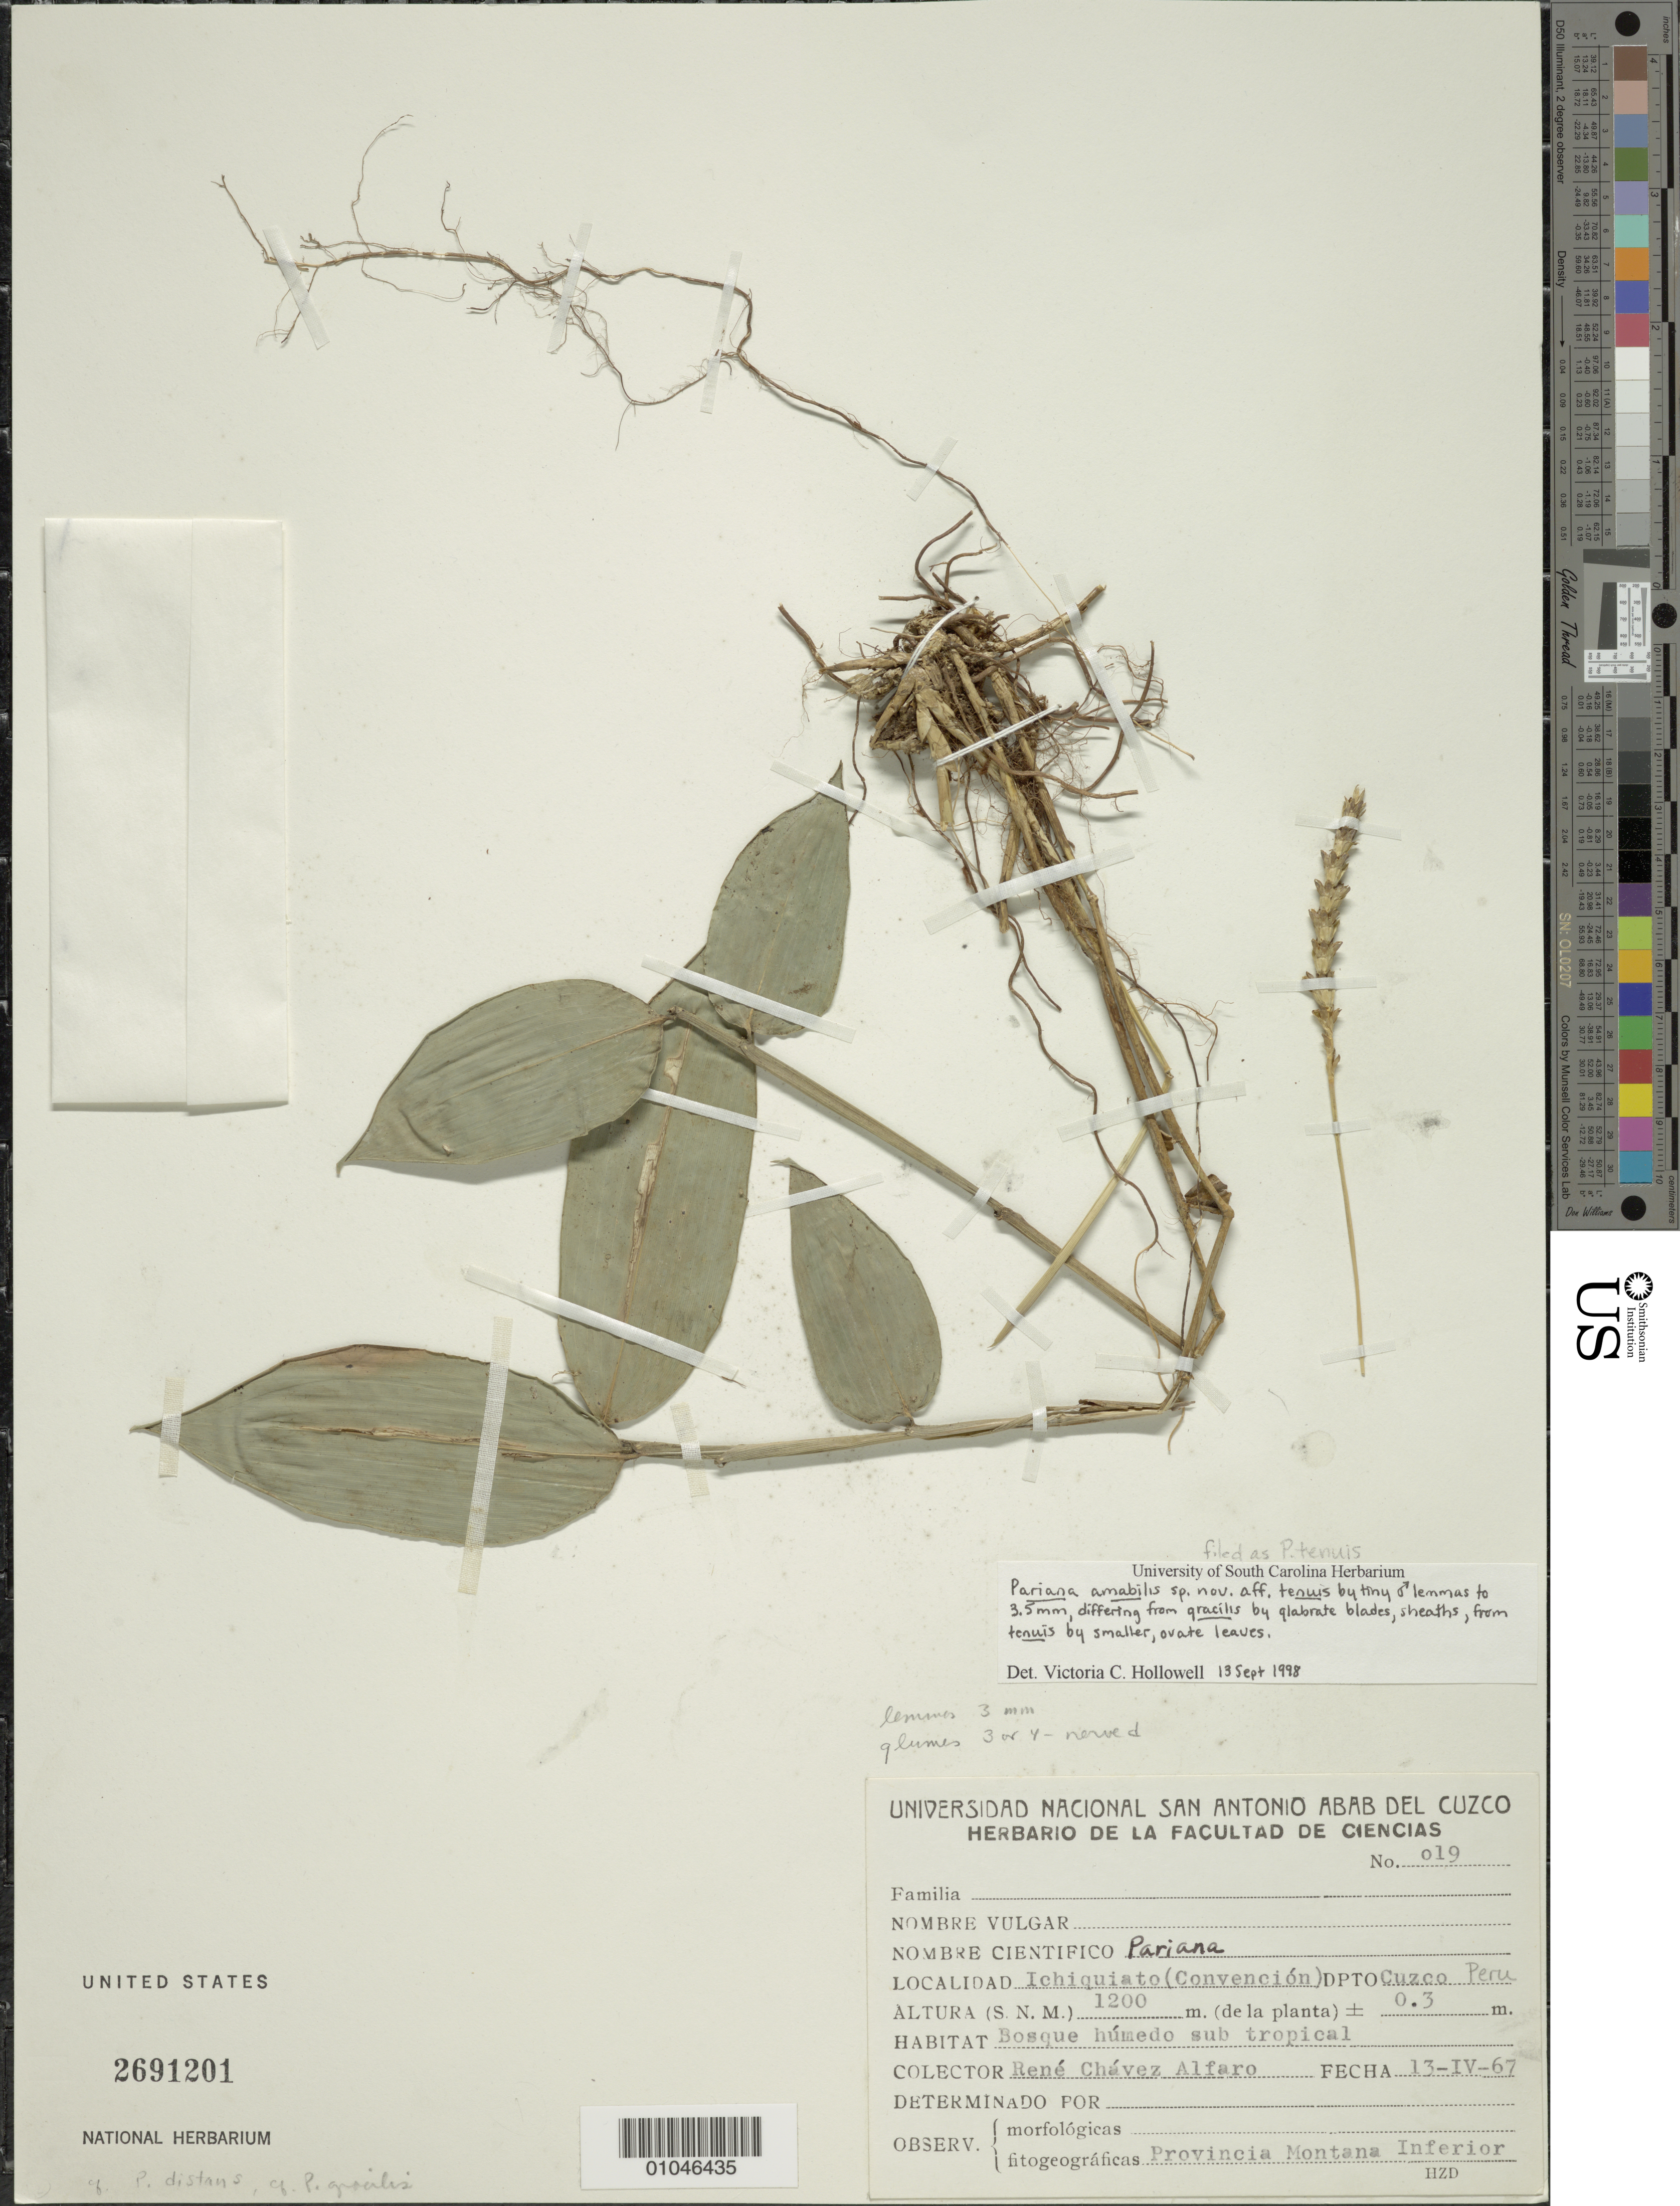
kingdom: Plantae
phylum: Tracheophyta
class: Liliopsida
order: Poales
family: Poaceae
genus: Pariana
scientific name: Pariana tenuis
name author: Tutin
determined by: Hollowell, V. C., (USCH)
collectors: R. Alfaro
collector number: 019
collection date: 1967-04-13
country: Peru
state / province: Cusco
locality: Ichiquiato (Convencion).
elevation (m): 1200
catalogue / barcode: US 3691201